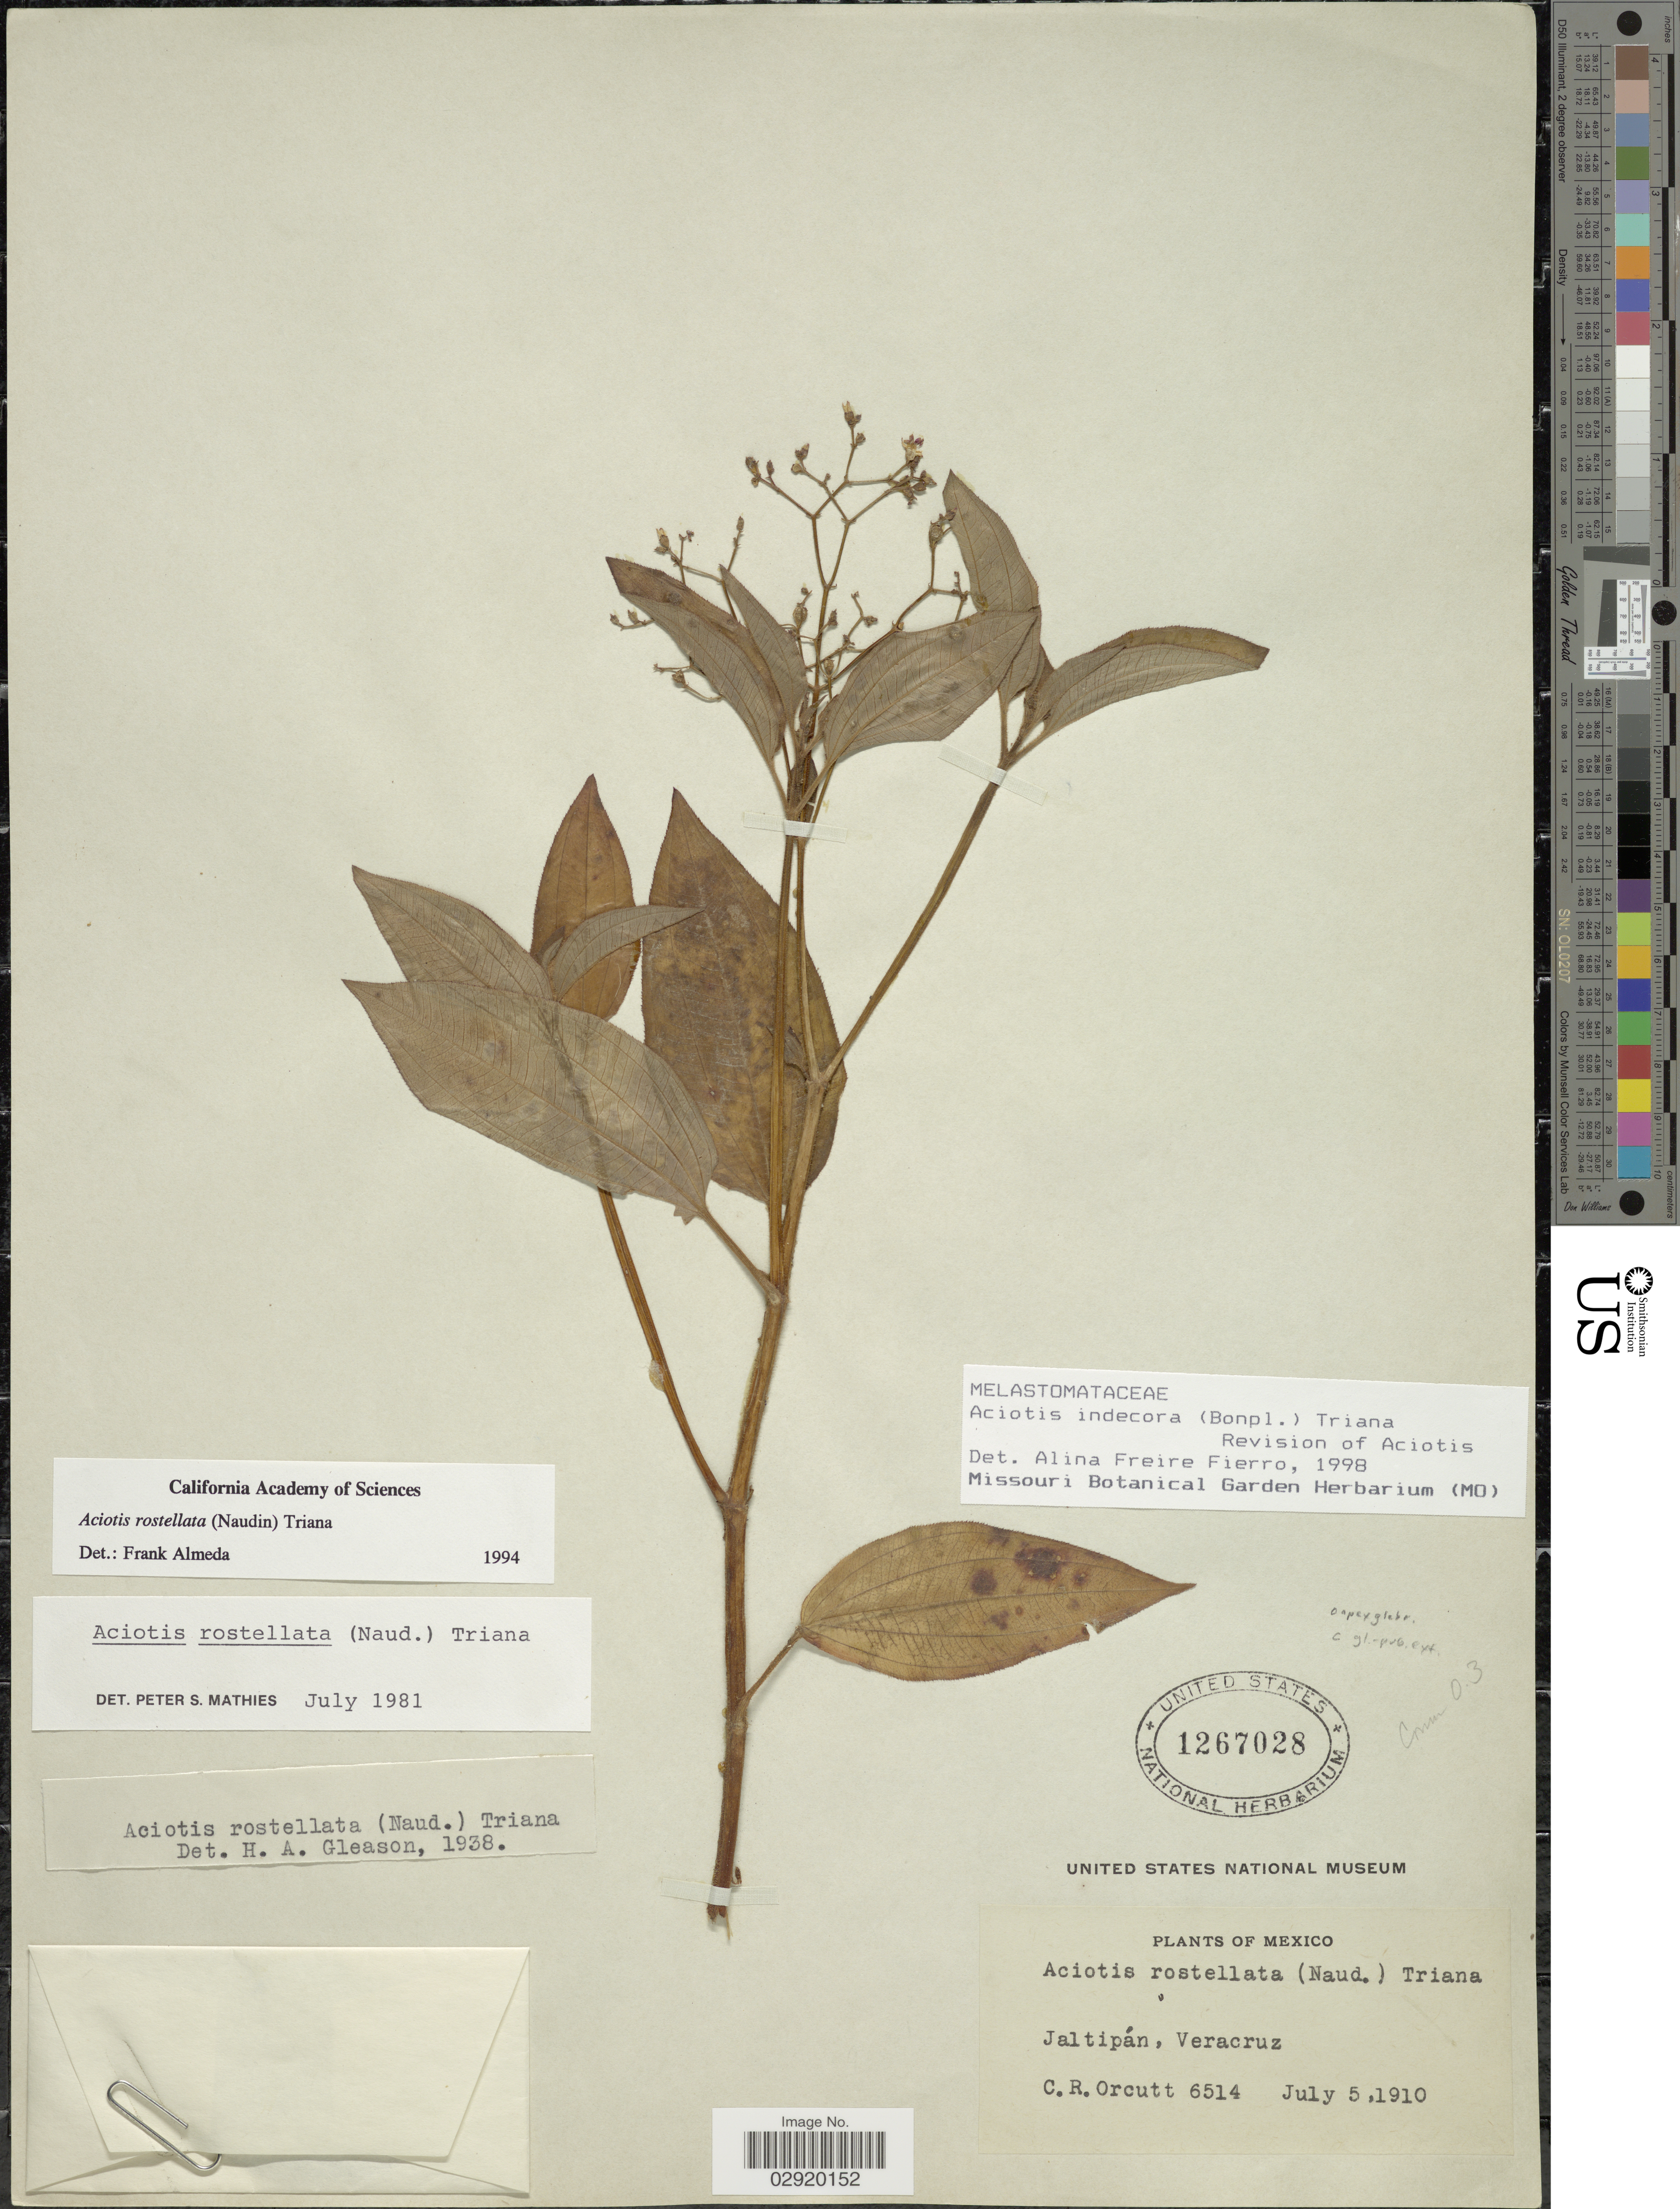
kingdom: Plantae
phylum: Tracheophyta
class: Magnoliopsida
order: Myrtales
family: Melastomataceae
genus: Aciotis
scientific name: Aciotis indecora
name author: (Bonpl.) Triana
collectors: C. R. Orcutt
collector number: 6514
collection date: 1910-07-05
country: Mexico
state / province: Veracruz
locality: Jaltipán, Veracruz.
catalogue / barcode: US 1267028